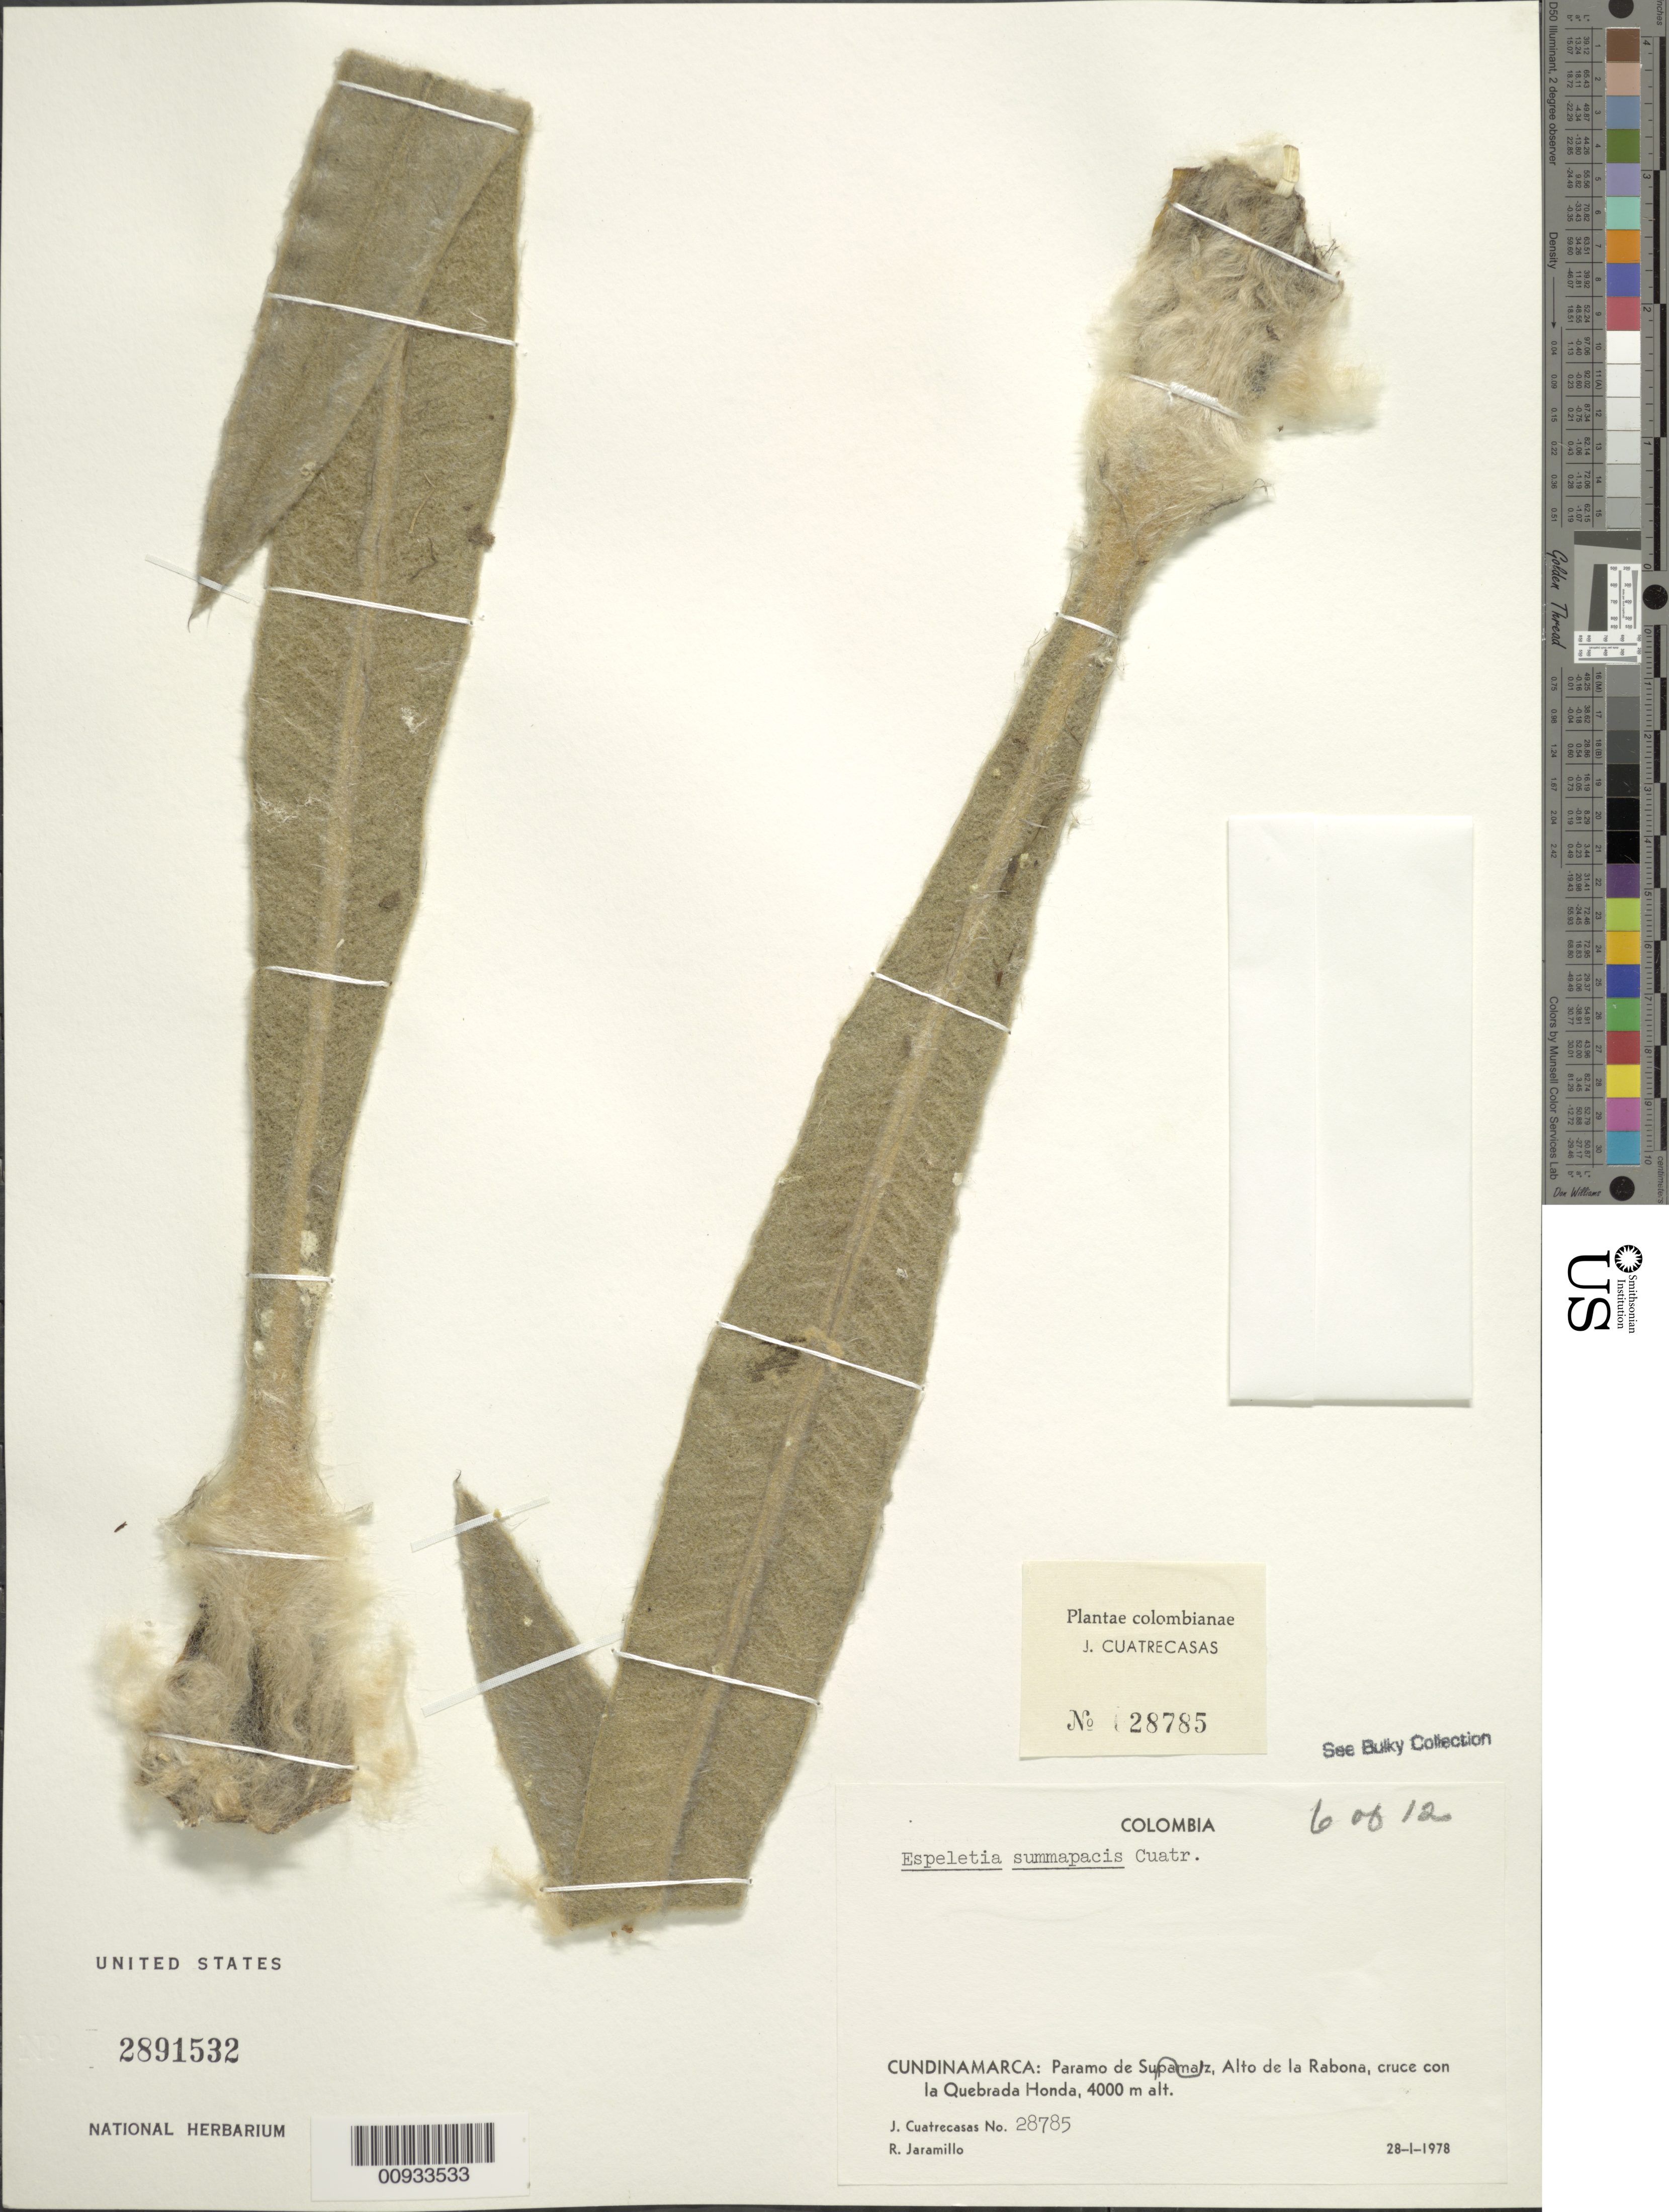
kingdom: Plantae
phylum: Tracheophyta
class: Magnoliopsida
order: Asterales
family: Asteraceae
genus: Espeletia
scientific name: Espeletia summapacis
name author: Cuatrec.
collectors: J. Cuatrecasas & R. Jaramillo M.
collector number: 28785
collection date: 1978-01-28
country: Colombia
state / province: Cundinamarca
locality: Paramo de, Alto de la Rabona, cruce con la Quebrada Honda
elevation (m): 4000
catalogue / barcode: US 2891532